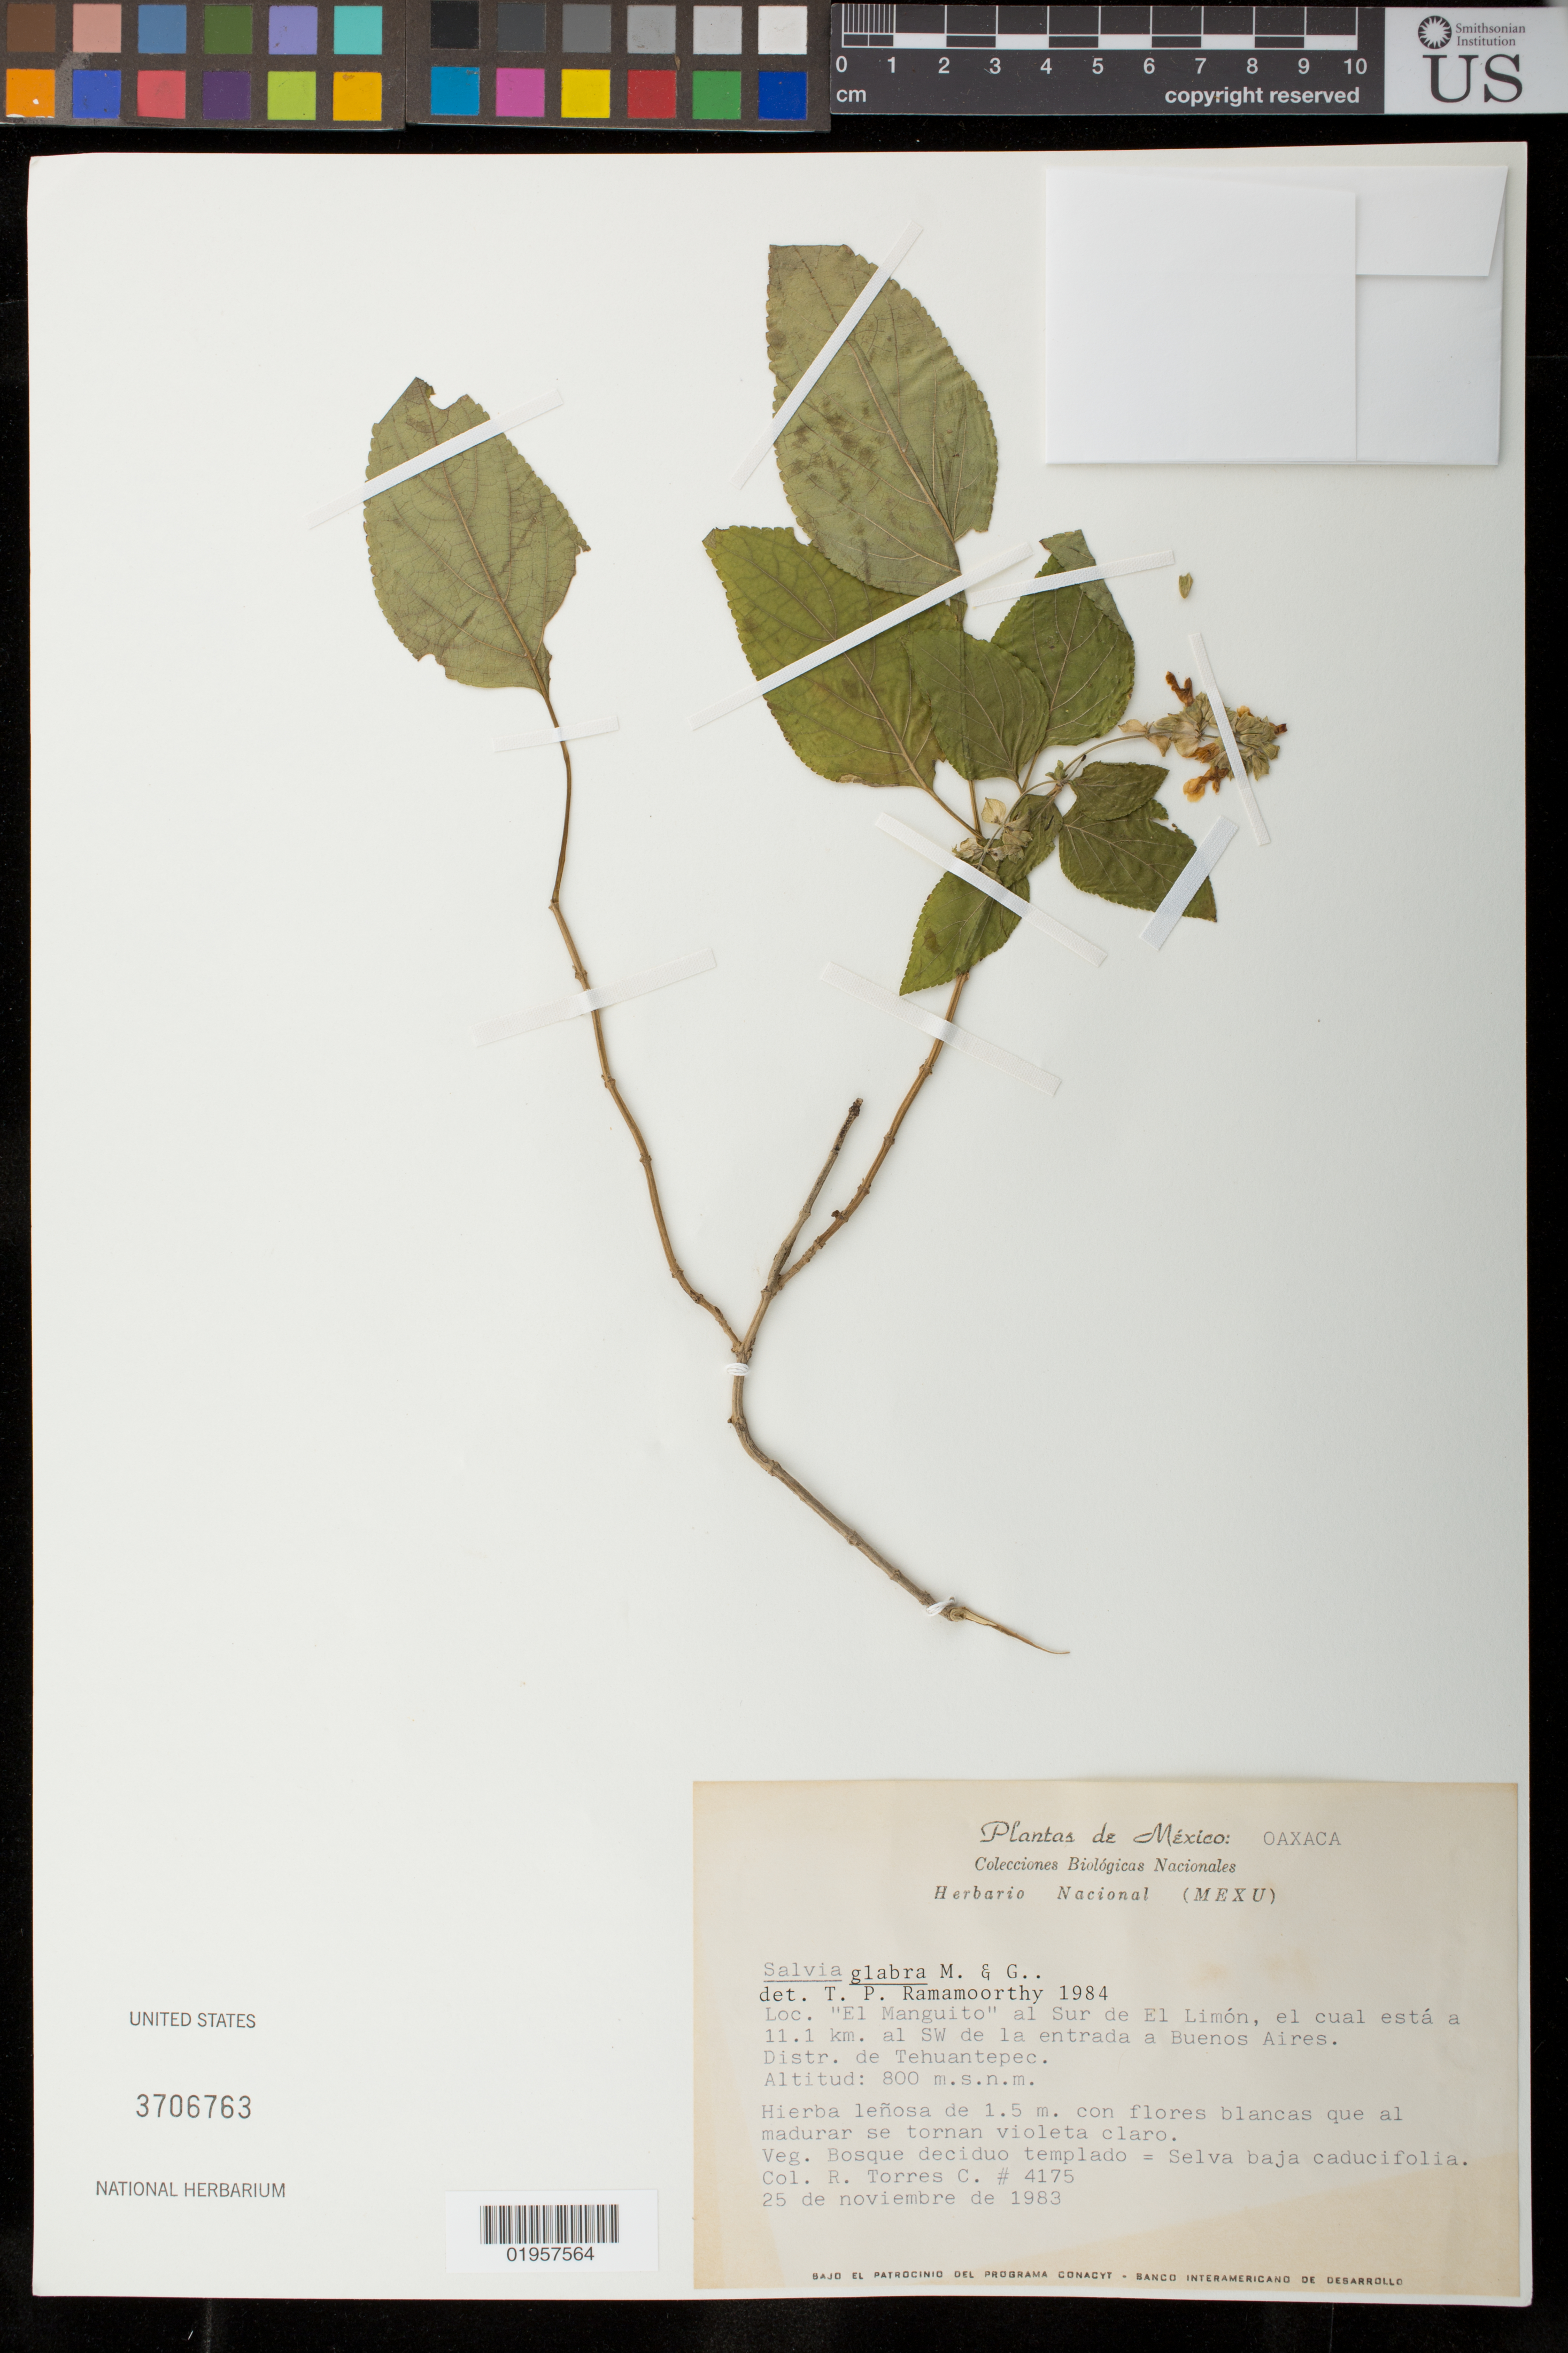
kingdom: Plantae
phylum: Tracheophyta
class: Magnoliopsida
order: Lamiales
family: Lamiaceae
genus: Salvia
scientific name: Salvia glabra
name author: M. Martens & Galeotti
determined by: Ramamoorthy, T. P.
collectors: R. Torres C.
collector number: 4175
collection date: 1983-11-25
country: Mexico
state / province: Oaxaca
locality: Distr. de Tehuantepec, "El Manguito" al Sur de El Limón, el cual está 11.1 km al SW de la entrada a Buenos Aires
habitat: Bosque ceciduo templado = selva baja caducifolia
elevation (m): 800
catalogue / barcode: US 3706763